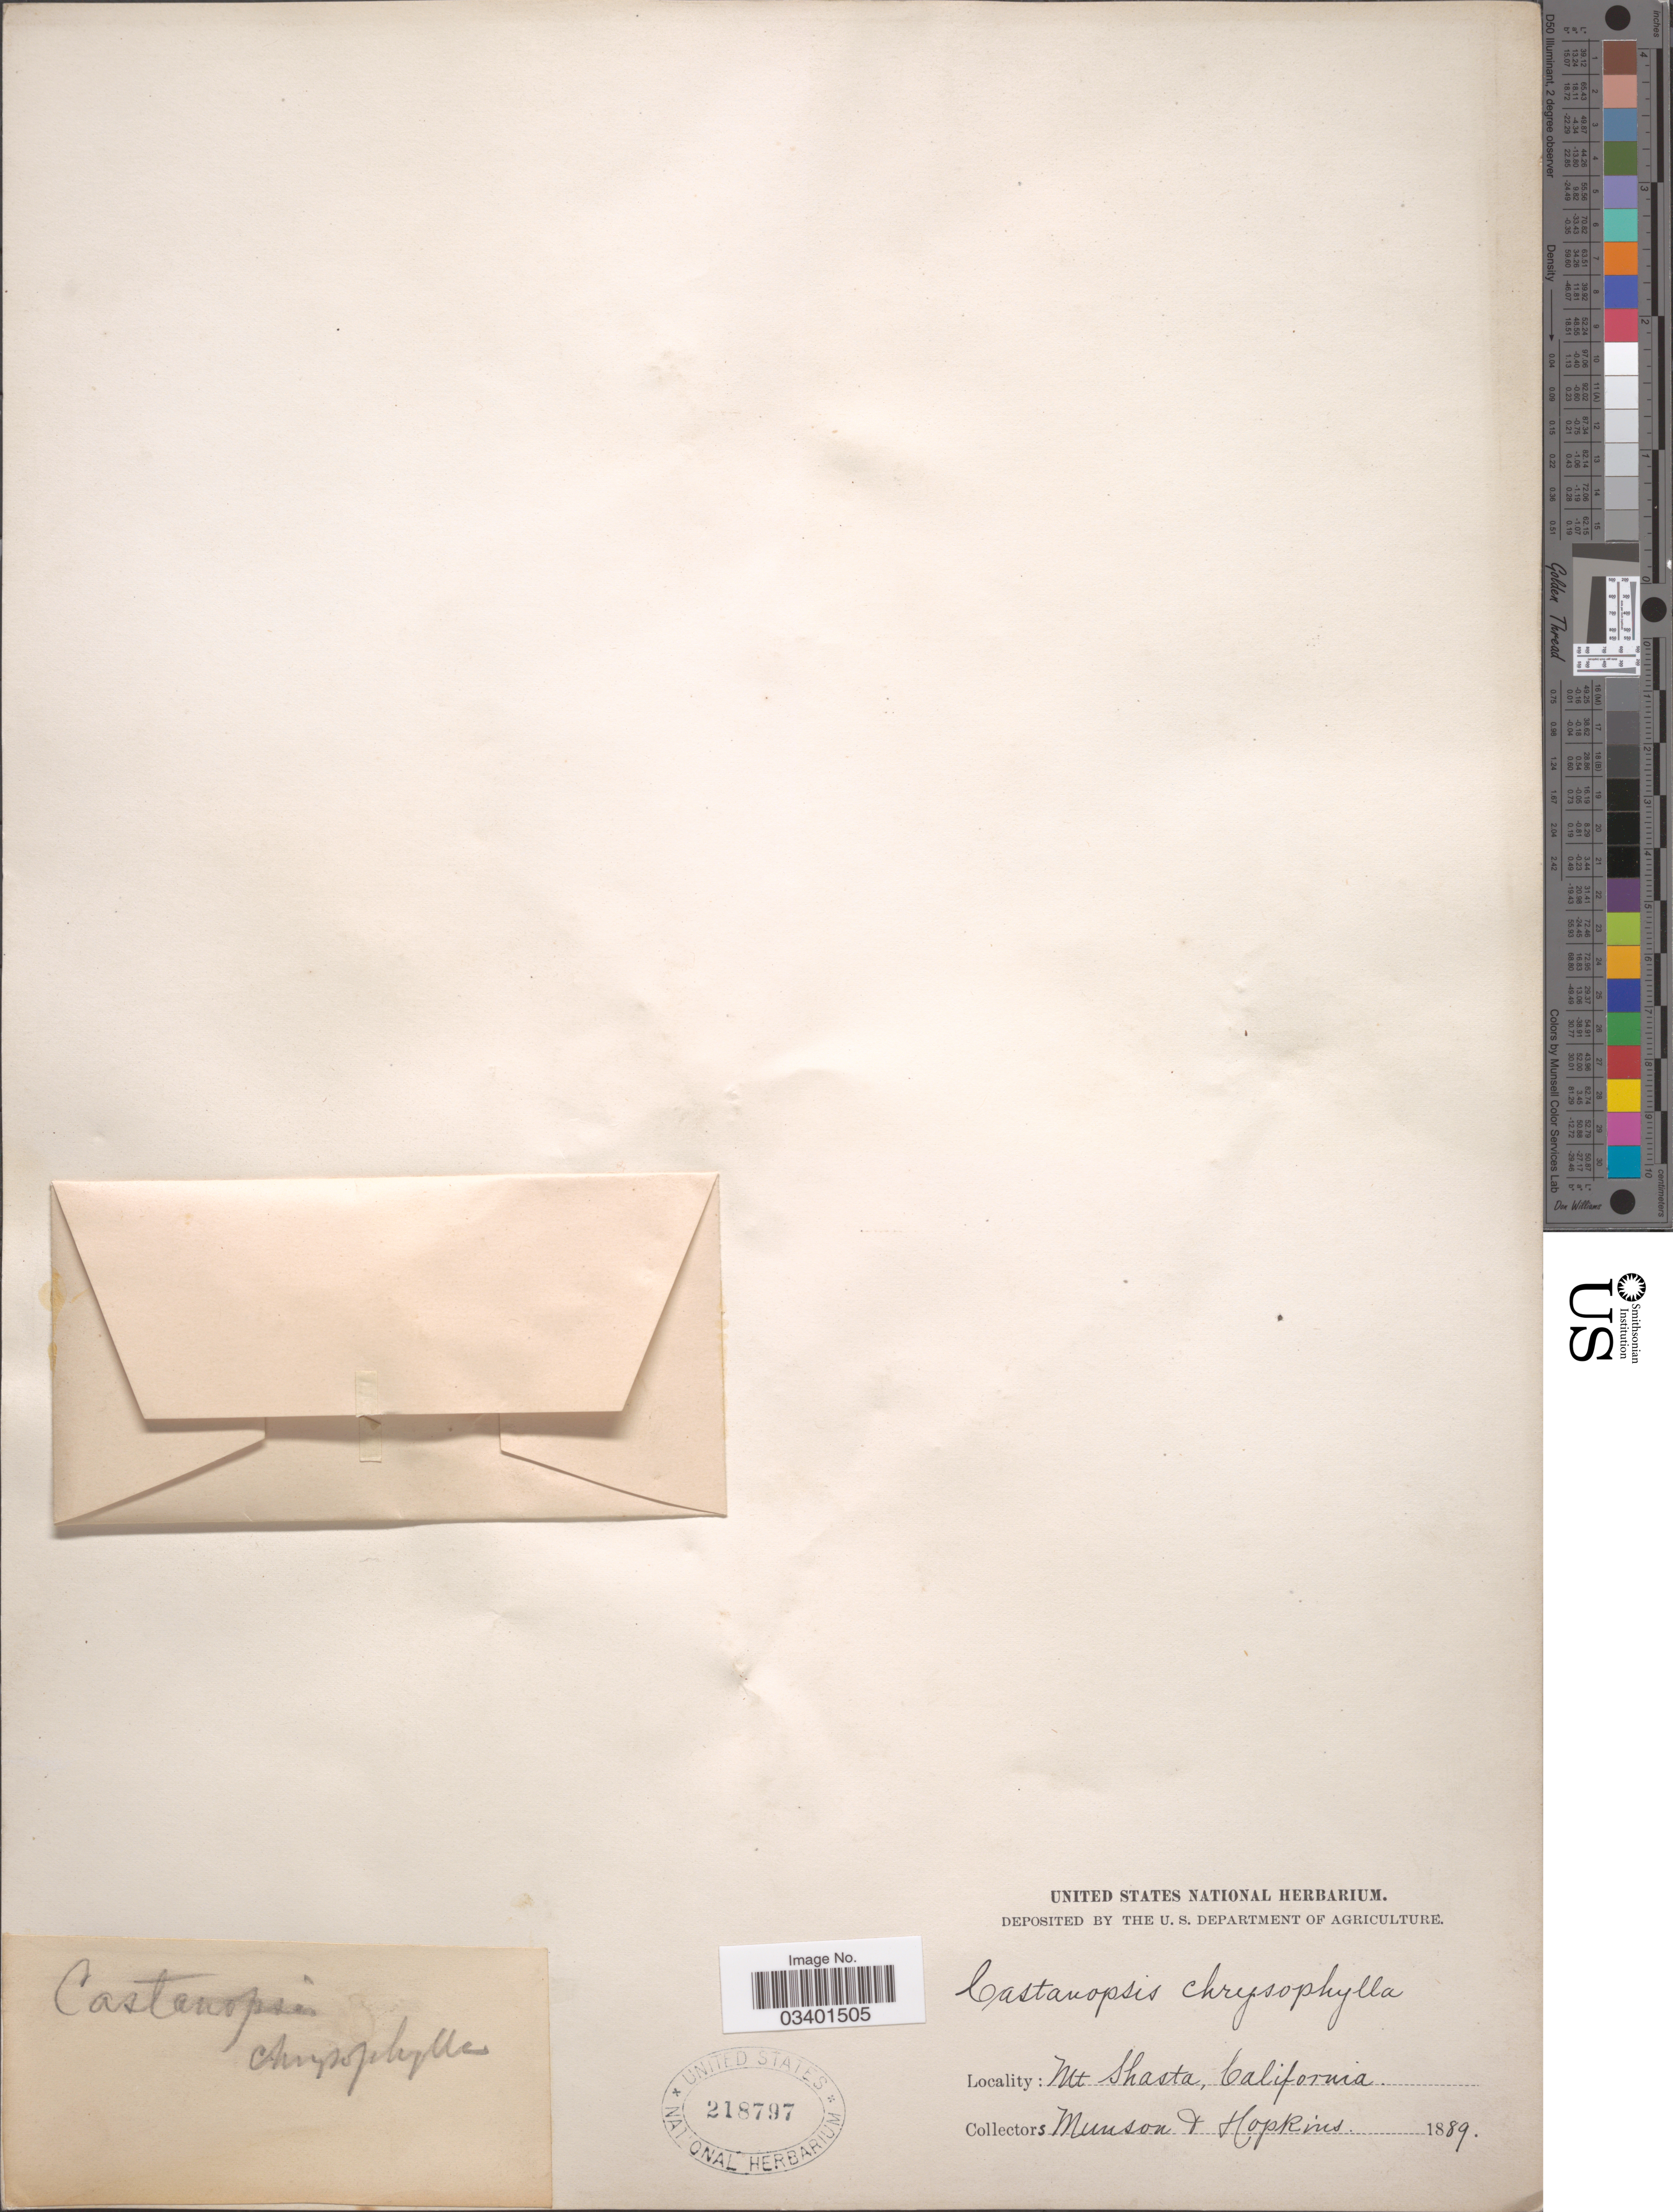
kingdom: Plantae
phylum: Tracheophyta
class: Magnoliopsida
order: Fagales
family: Fagaceae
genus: Chrysolepis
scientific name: Chrysolepis sempervirens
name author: (Kellogg) Hjelmq.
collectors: -. Munson & -- Hopkins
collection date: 1889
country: United States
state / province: California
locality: Mt. Shasta.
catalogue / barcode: US 218797